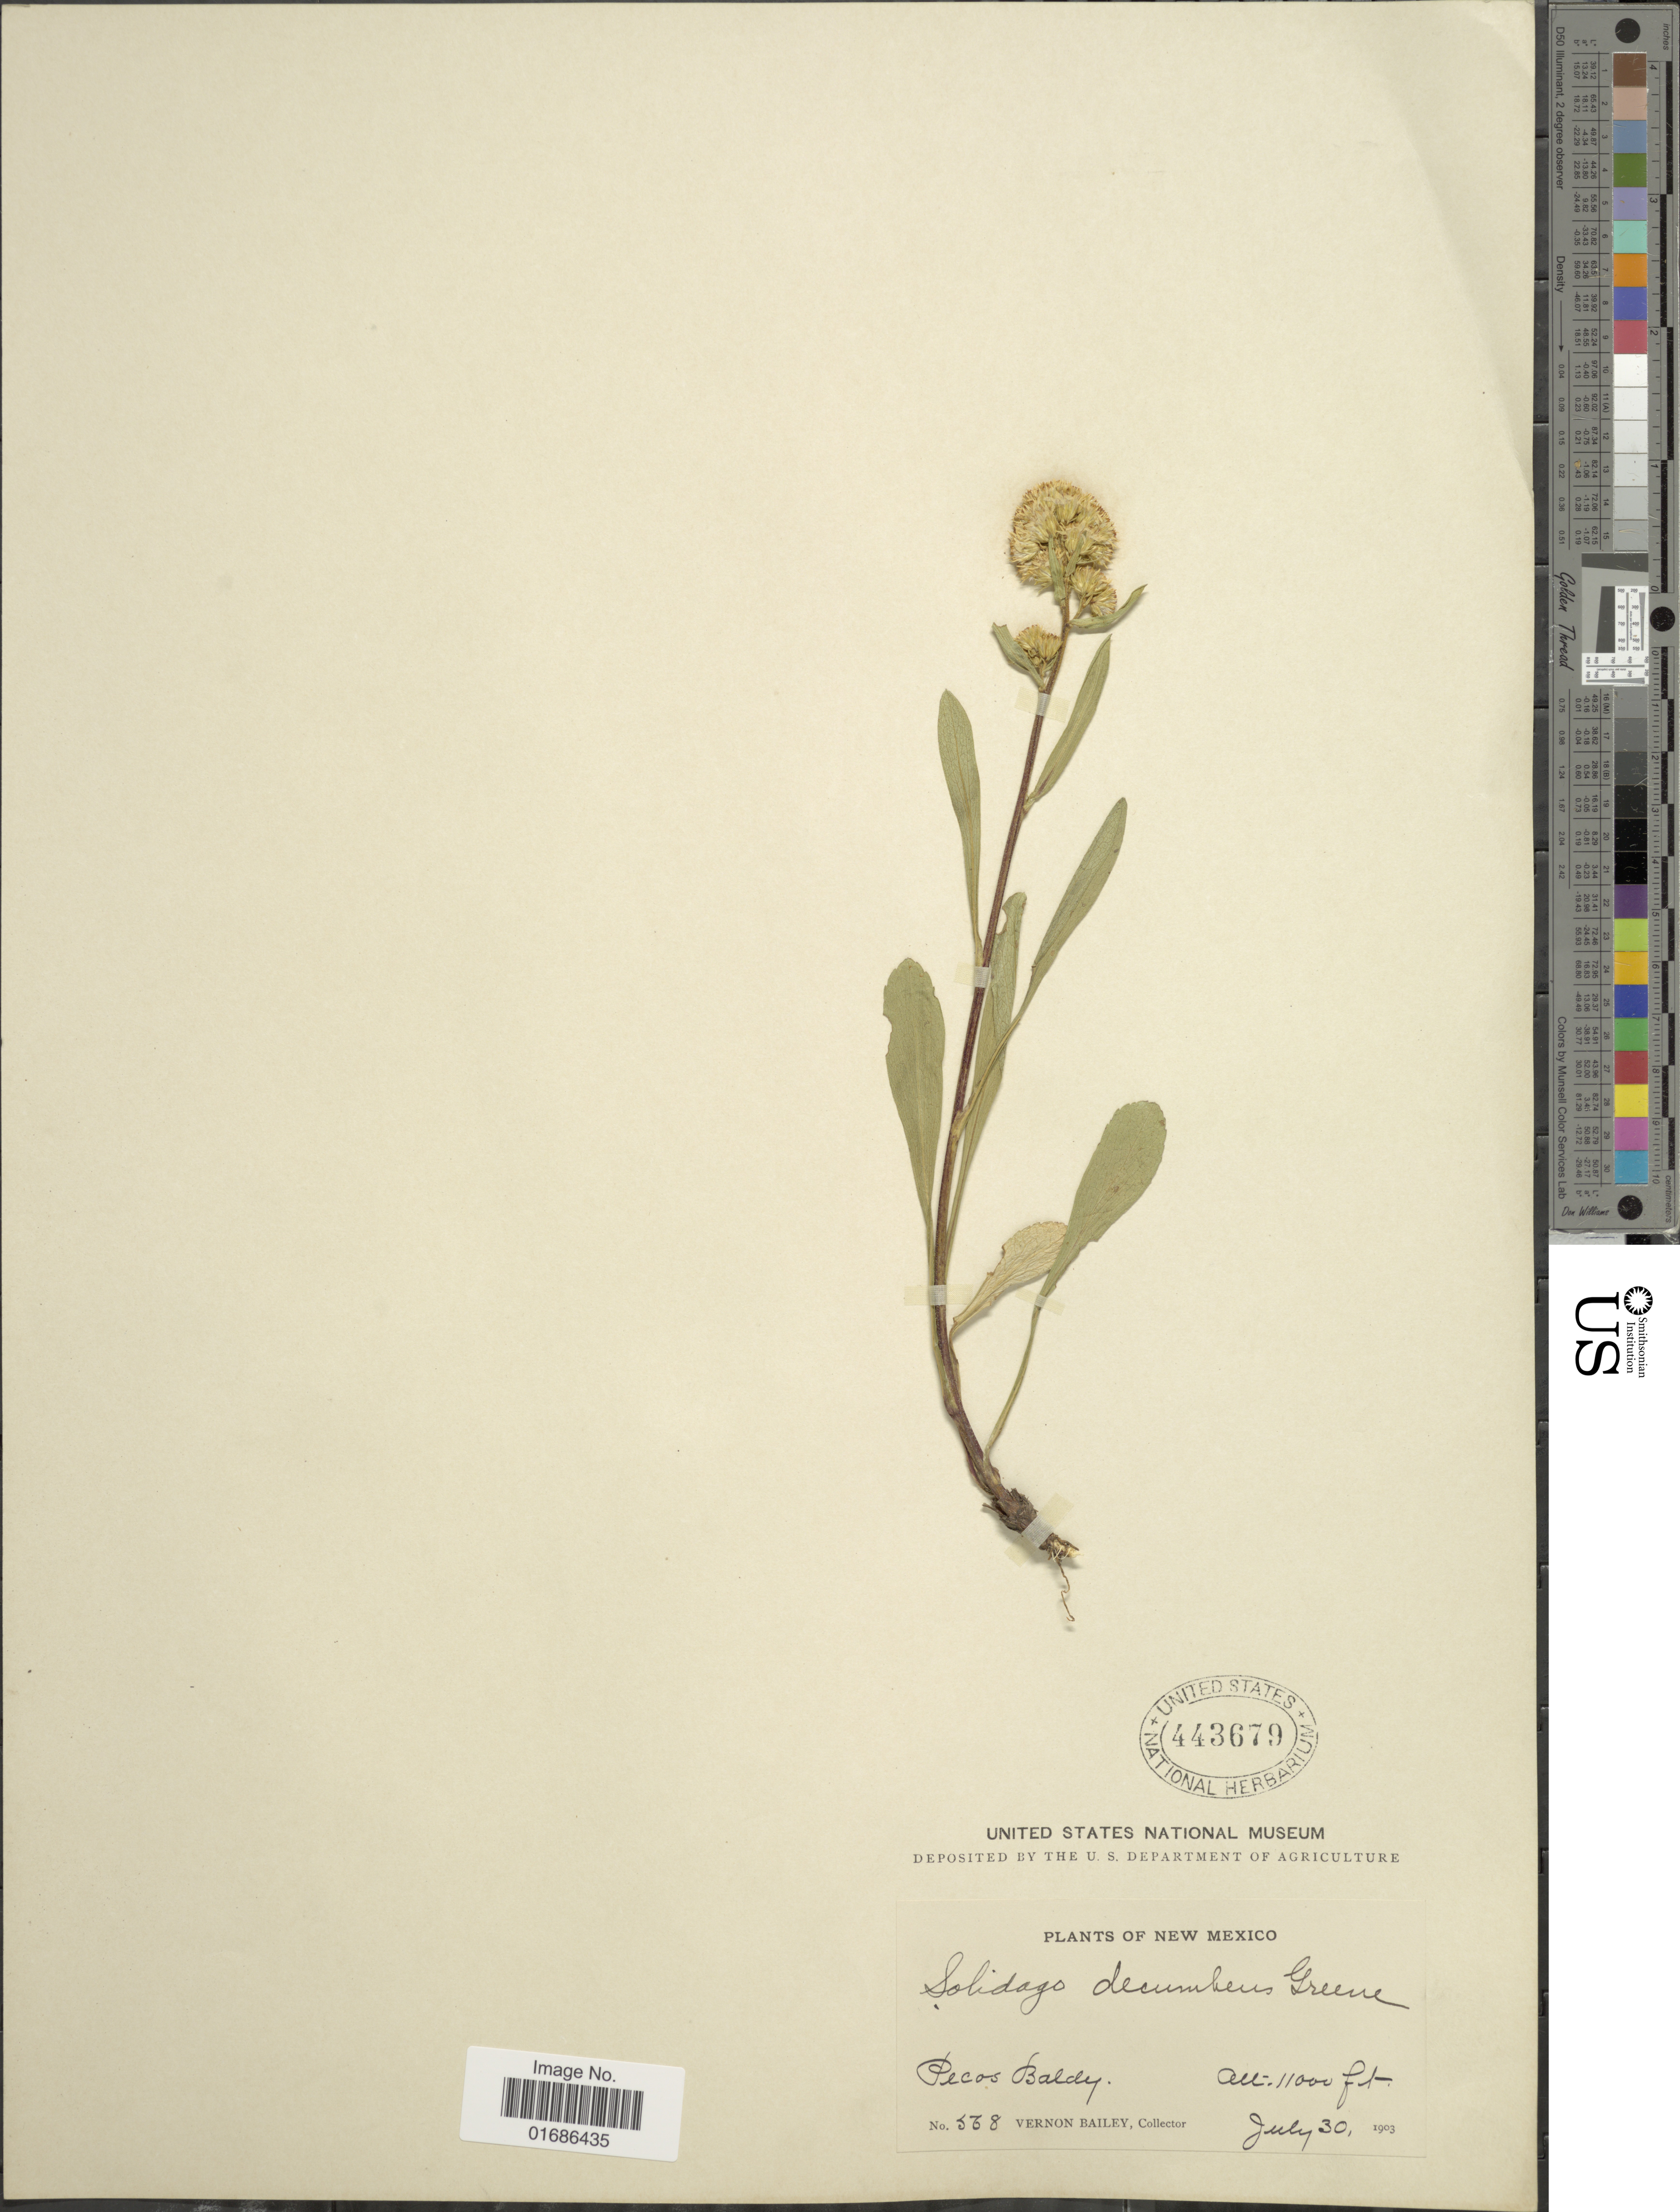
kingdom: Plantae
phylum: Tracheophyta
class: Magnoliopsida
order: Asterales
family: Asteraceae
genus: Solidago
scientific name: Solidago decumbens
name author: Greene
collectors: V. O. Bailey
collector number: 568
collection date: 1903-07-30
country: United States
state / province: New Mexico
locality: Pecos Baldy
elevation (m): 3353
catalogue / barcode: US 443679